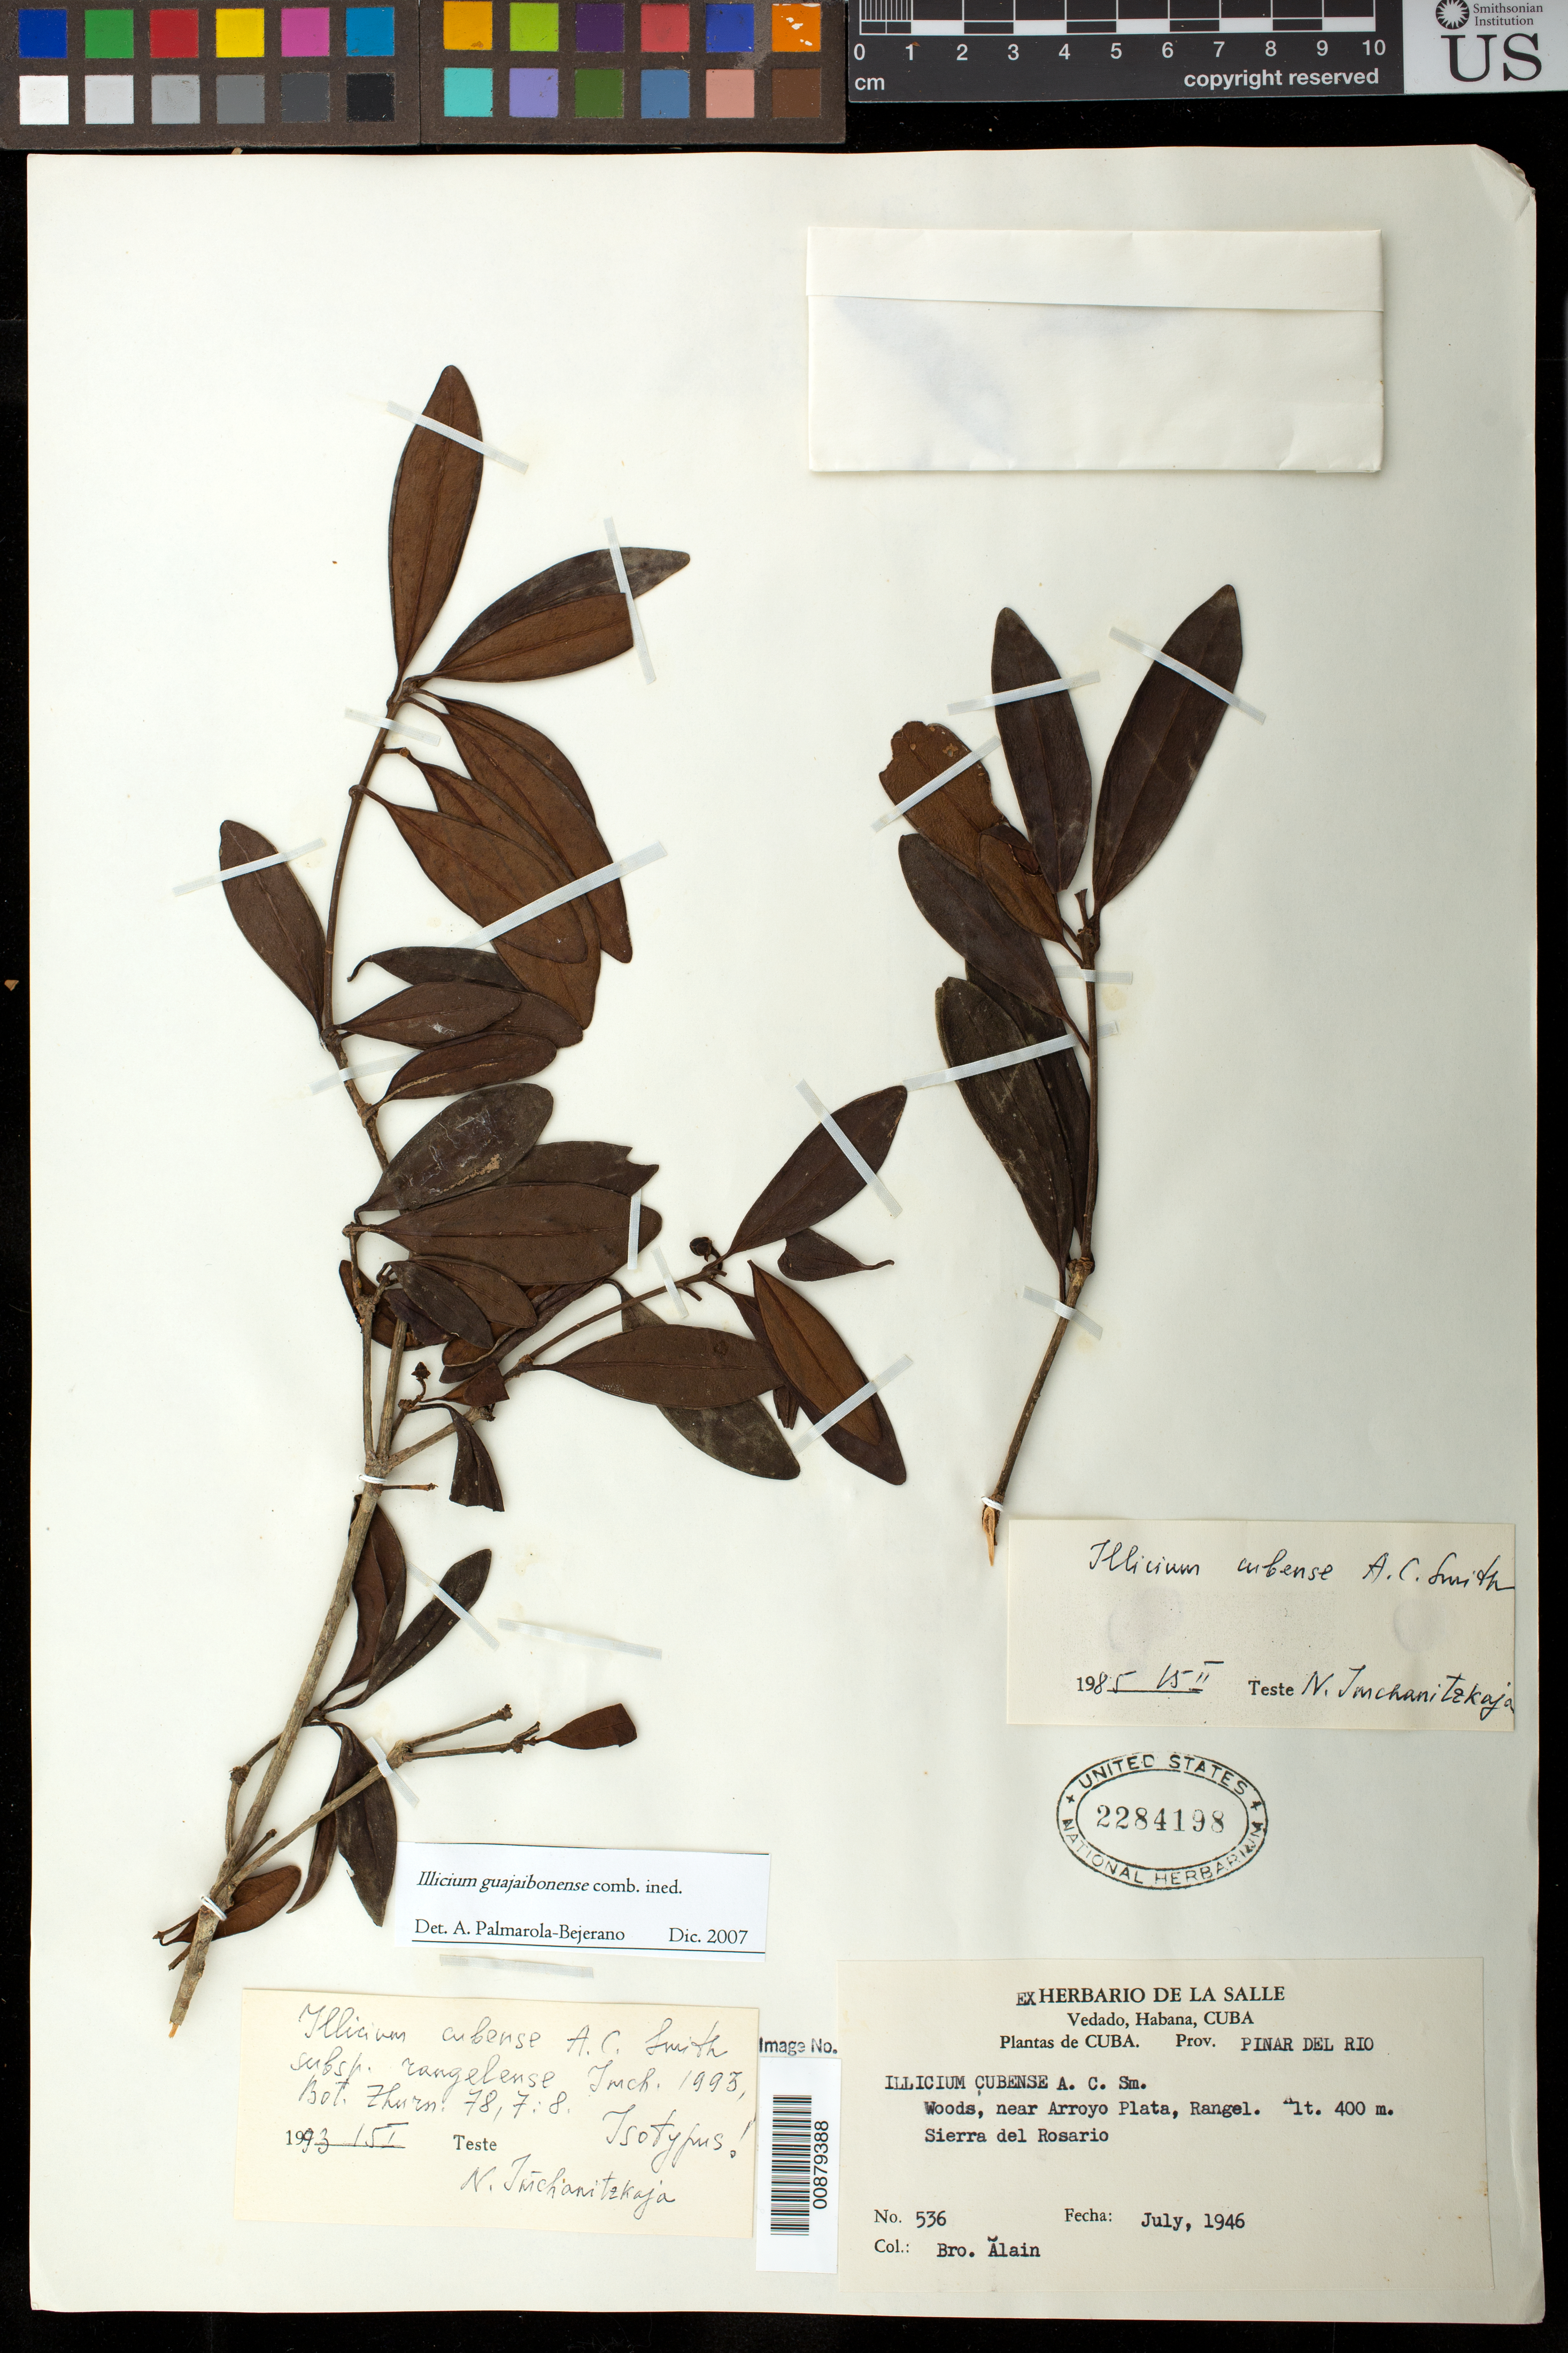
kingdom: Plantae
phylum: Tracheophyta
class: Magnoliopsida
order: Austrobaileyales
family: Schisandraceae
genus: Illicium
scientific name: Illicium guajaibonense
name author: (Imkhan.) Palmarola-Bejerano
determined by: Palmarola-Bejerano, A.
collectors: A. H. Liogier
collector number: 536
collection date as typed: Jul 1946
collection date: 1946-07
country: Cuba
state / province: Pinar del Rio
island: Cuba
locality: near Arroyo Plata, Rangel, Sierra del Rosario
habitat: Woods.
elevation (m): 400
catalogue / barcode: US 2284198